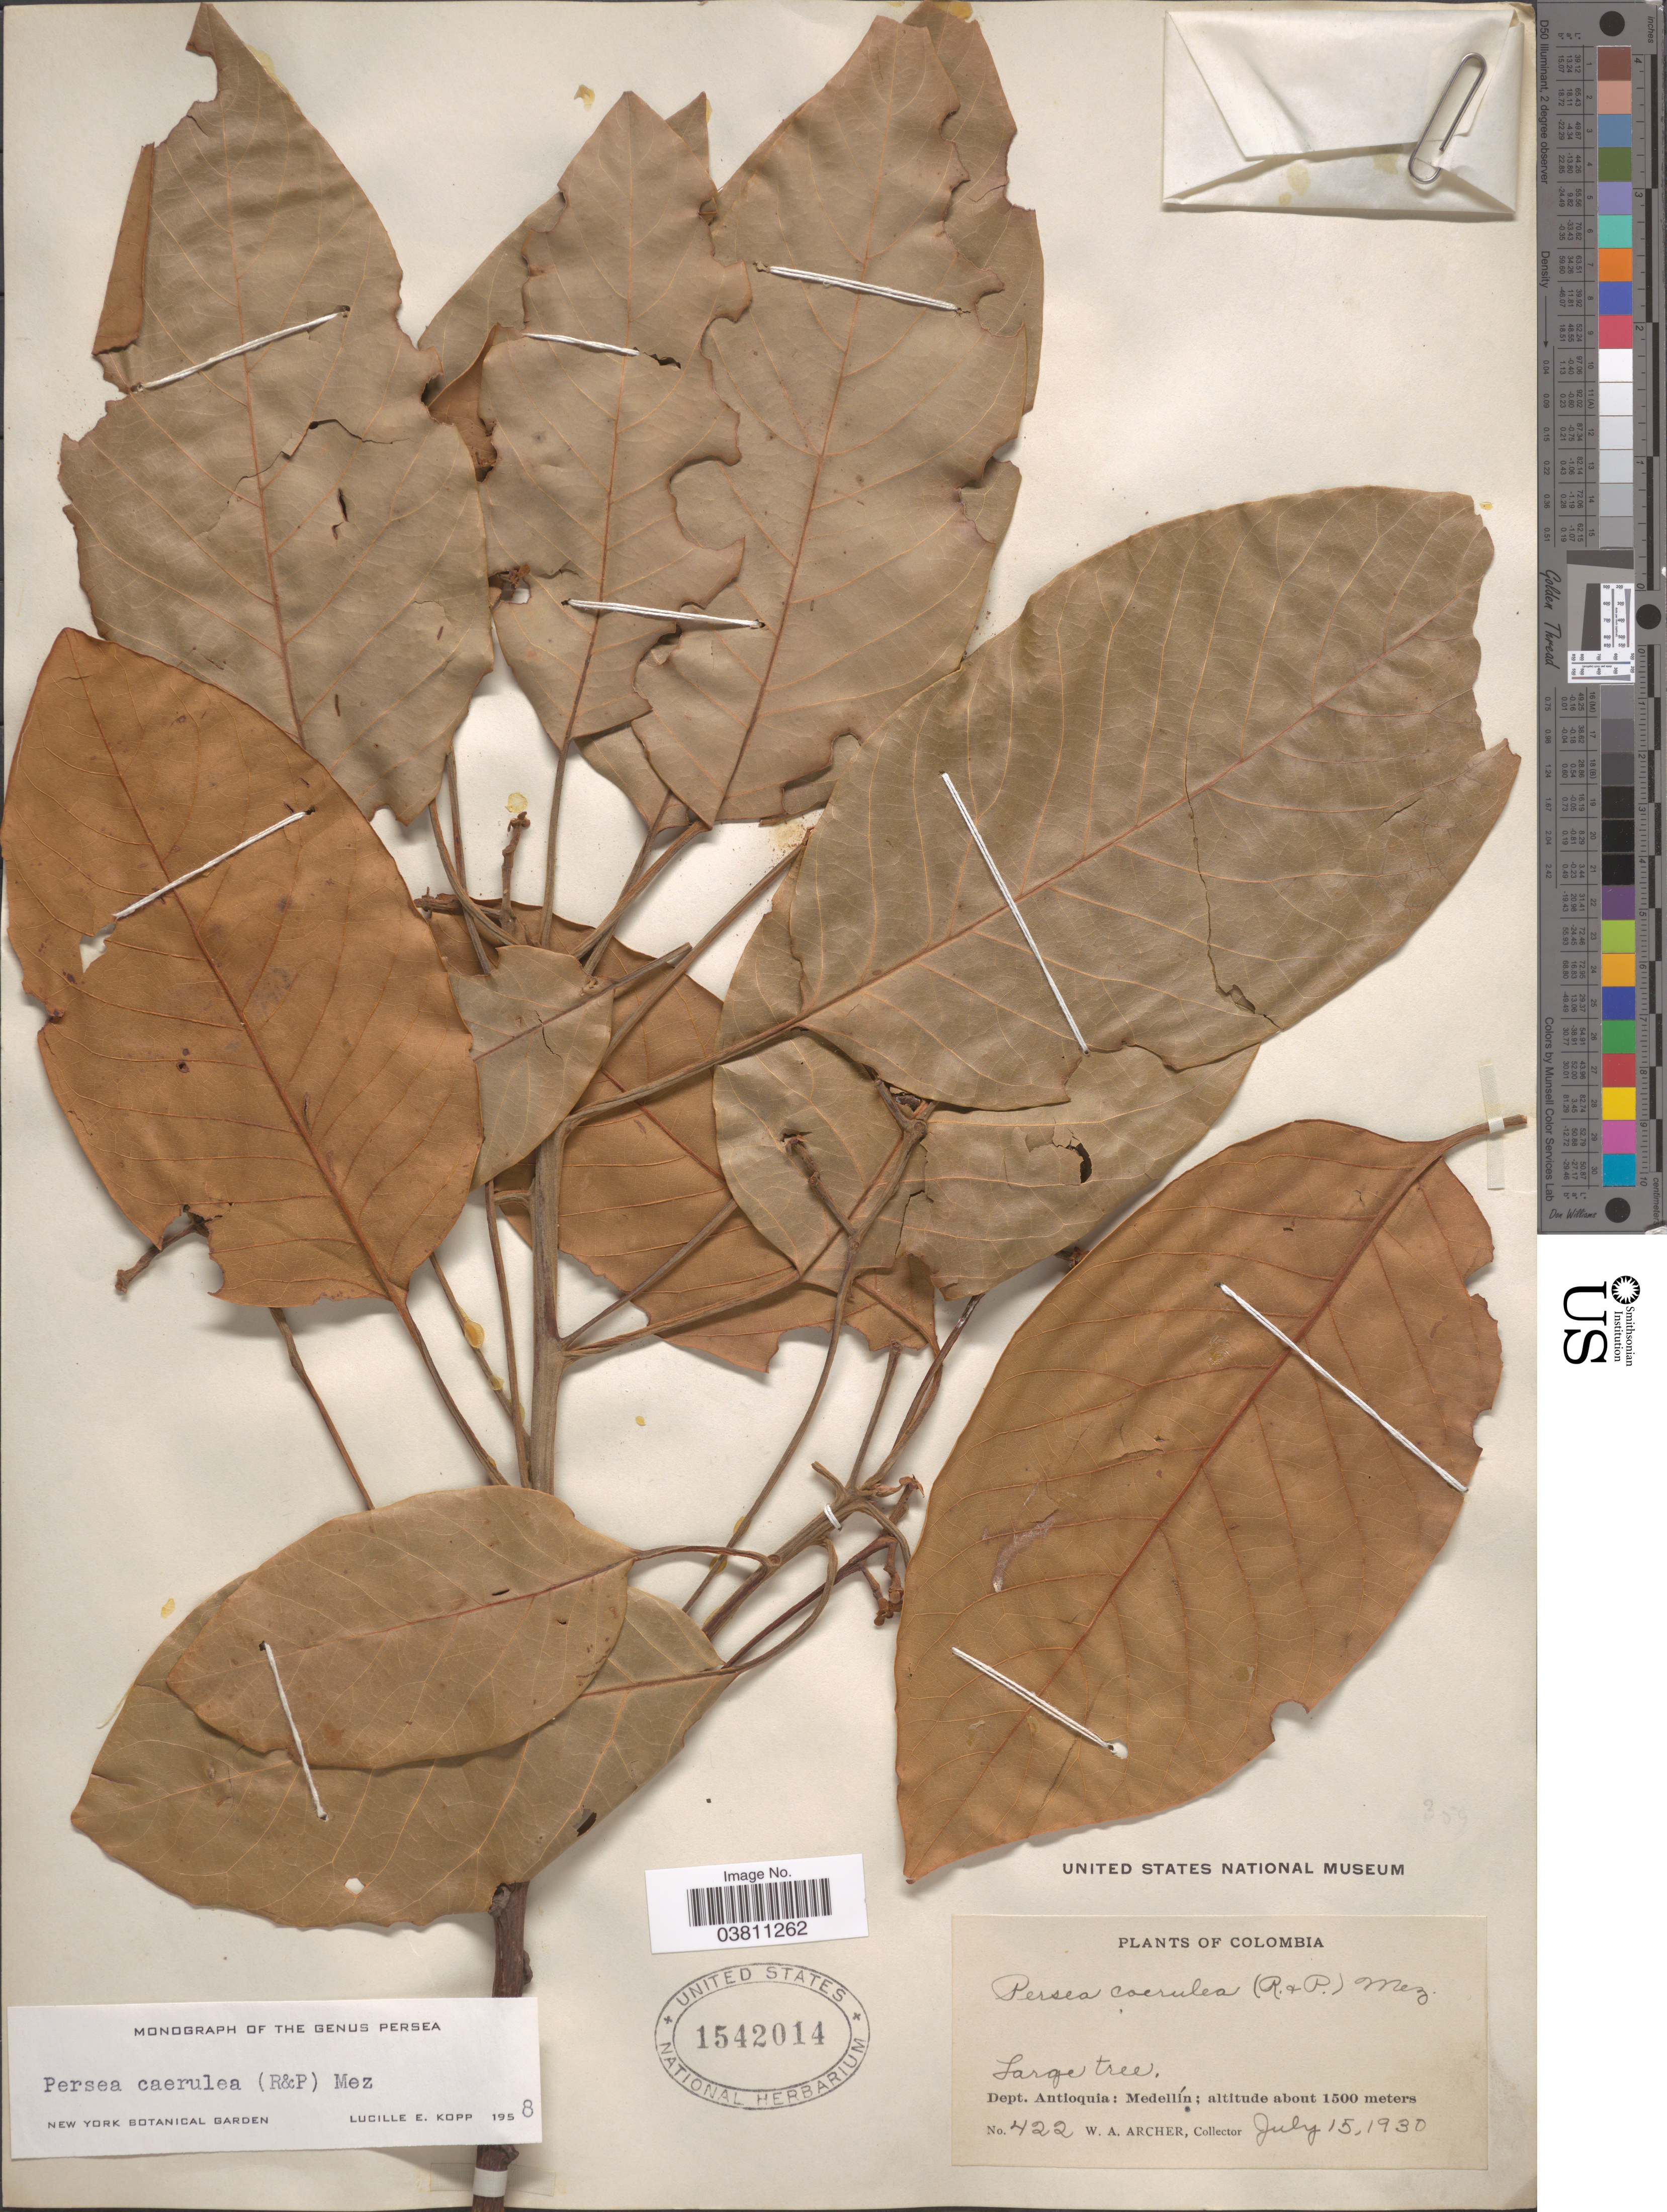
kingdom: Plantae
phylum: Tracheophyta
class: Magnoliopsida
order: Laurales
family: Lauraceae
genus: Persea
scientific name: Persea caerulea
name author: (Ruiz & Pav.) Mez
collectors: W. Archer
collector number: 422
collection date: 1930-07-15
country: Colombia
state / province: Antioquia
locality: Dept. Antioquia: Medellín.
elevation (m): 1500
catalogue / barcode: US 1542014